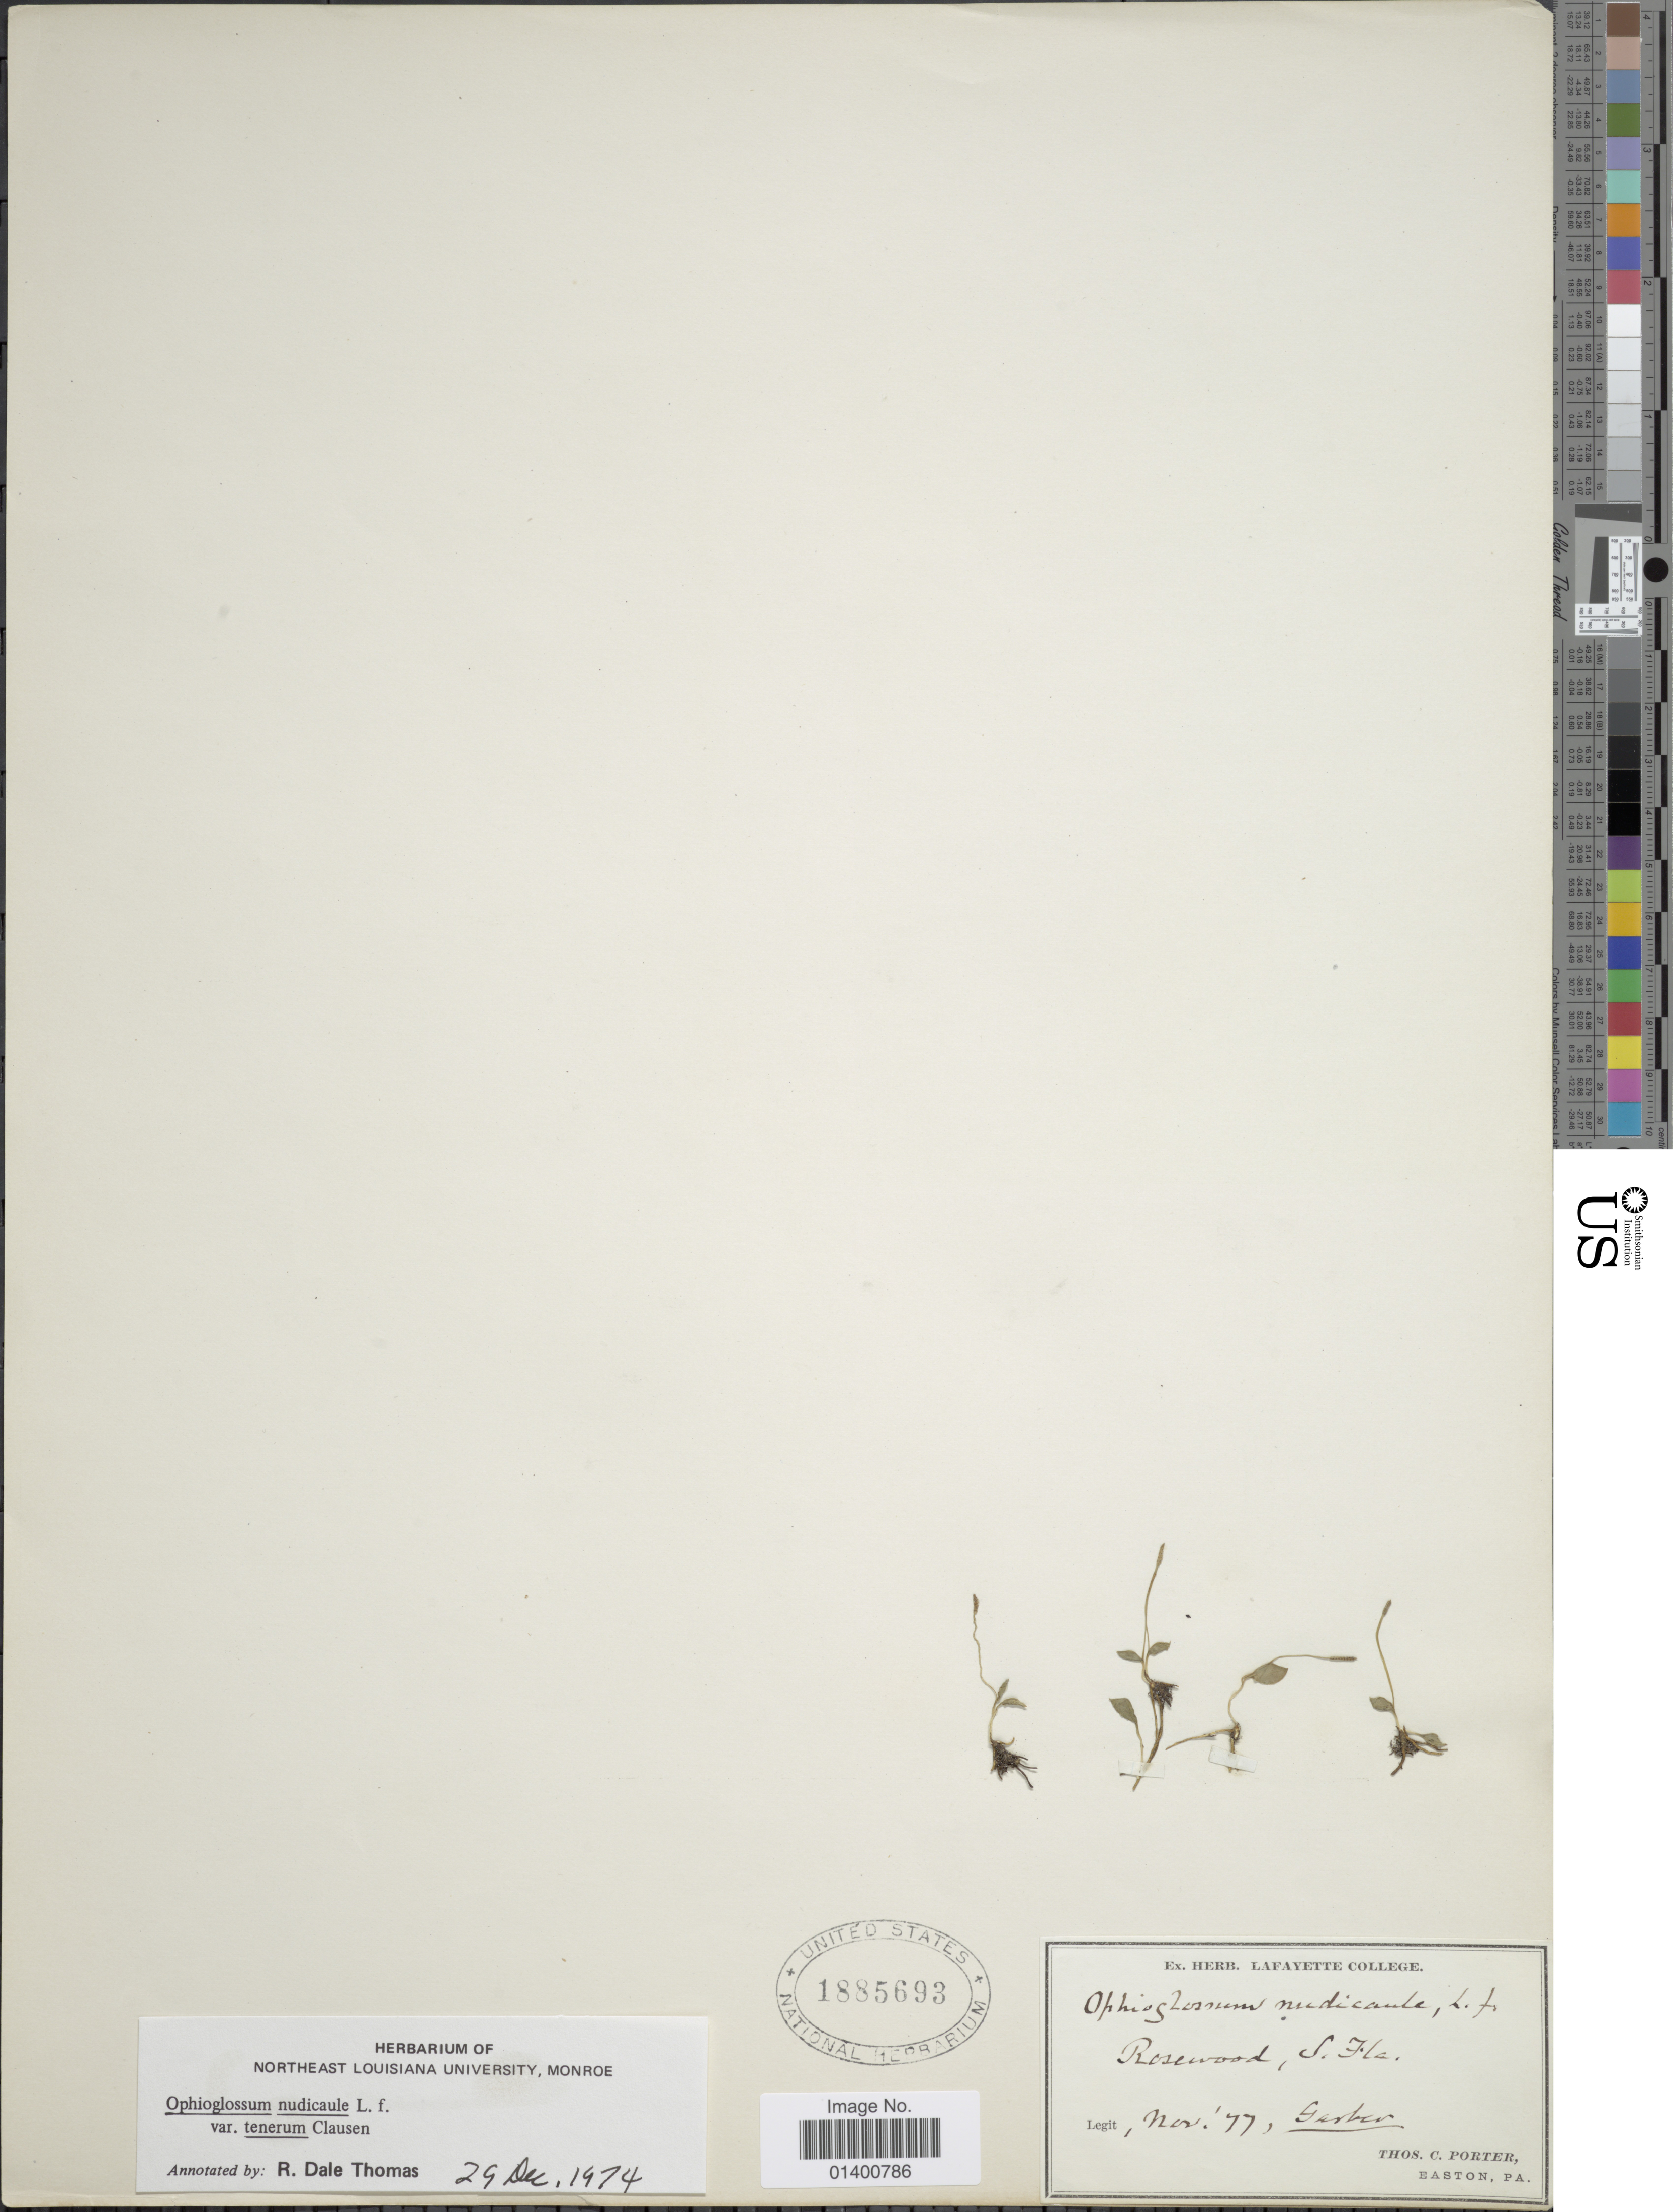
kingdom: Plantae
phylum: Tracheophyta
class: Polypodiopsida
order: Ophioglossales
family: Ophioglossaceae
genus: Ophioglossum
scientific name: Ophioglossum nudicaule var. tenerum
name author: (Mett. ex Prantl) R.T. Clausen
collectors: -- Garber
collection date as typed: Transcribed d/m/y: /11/77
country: United States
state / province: Florida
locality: Rosewood, S. Fla.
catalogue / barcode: US 1885693